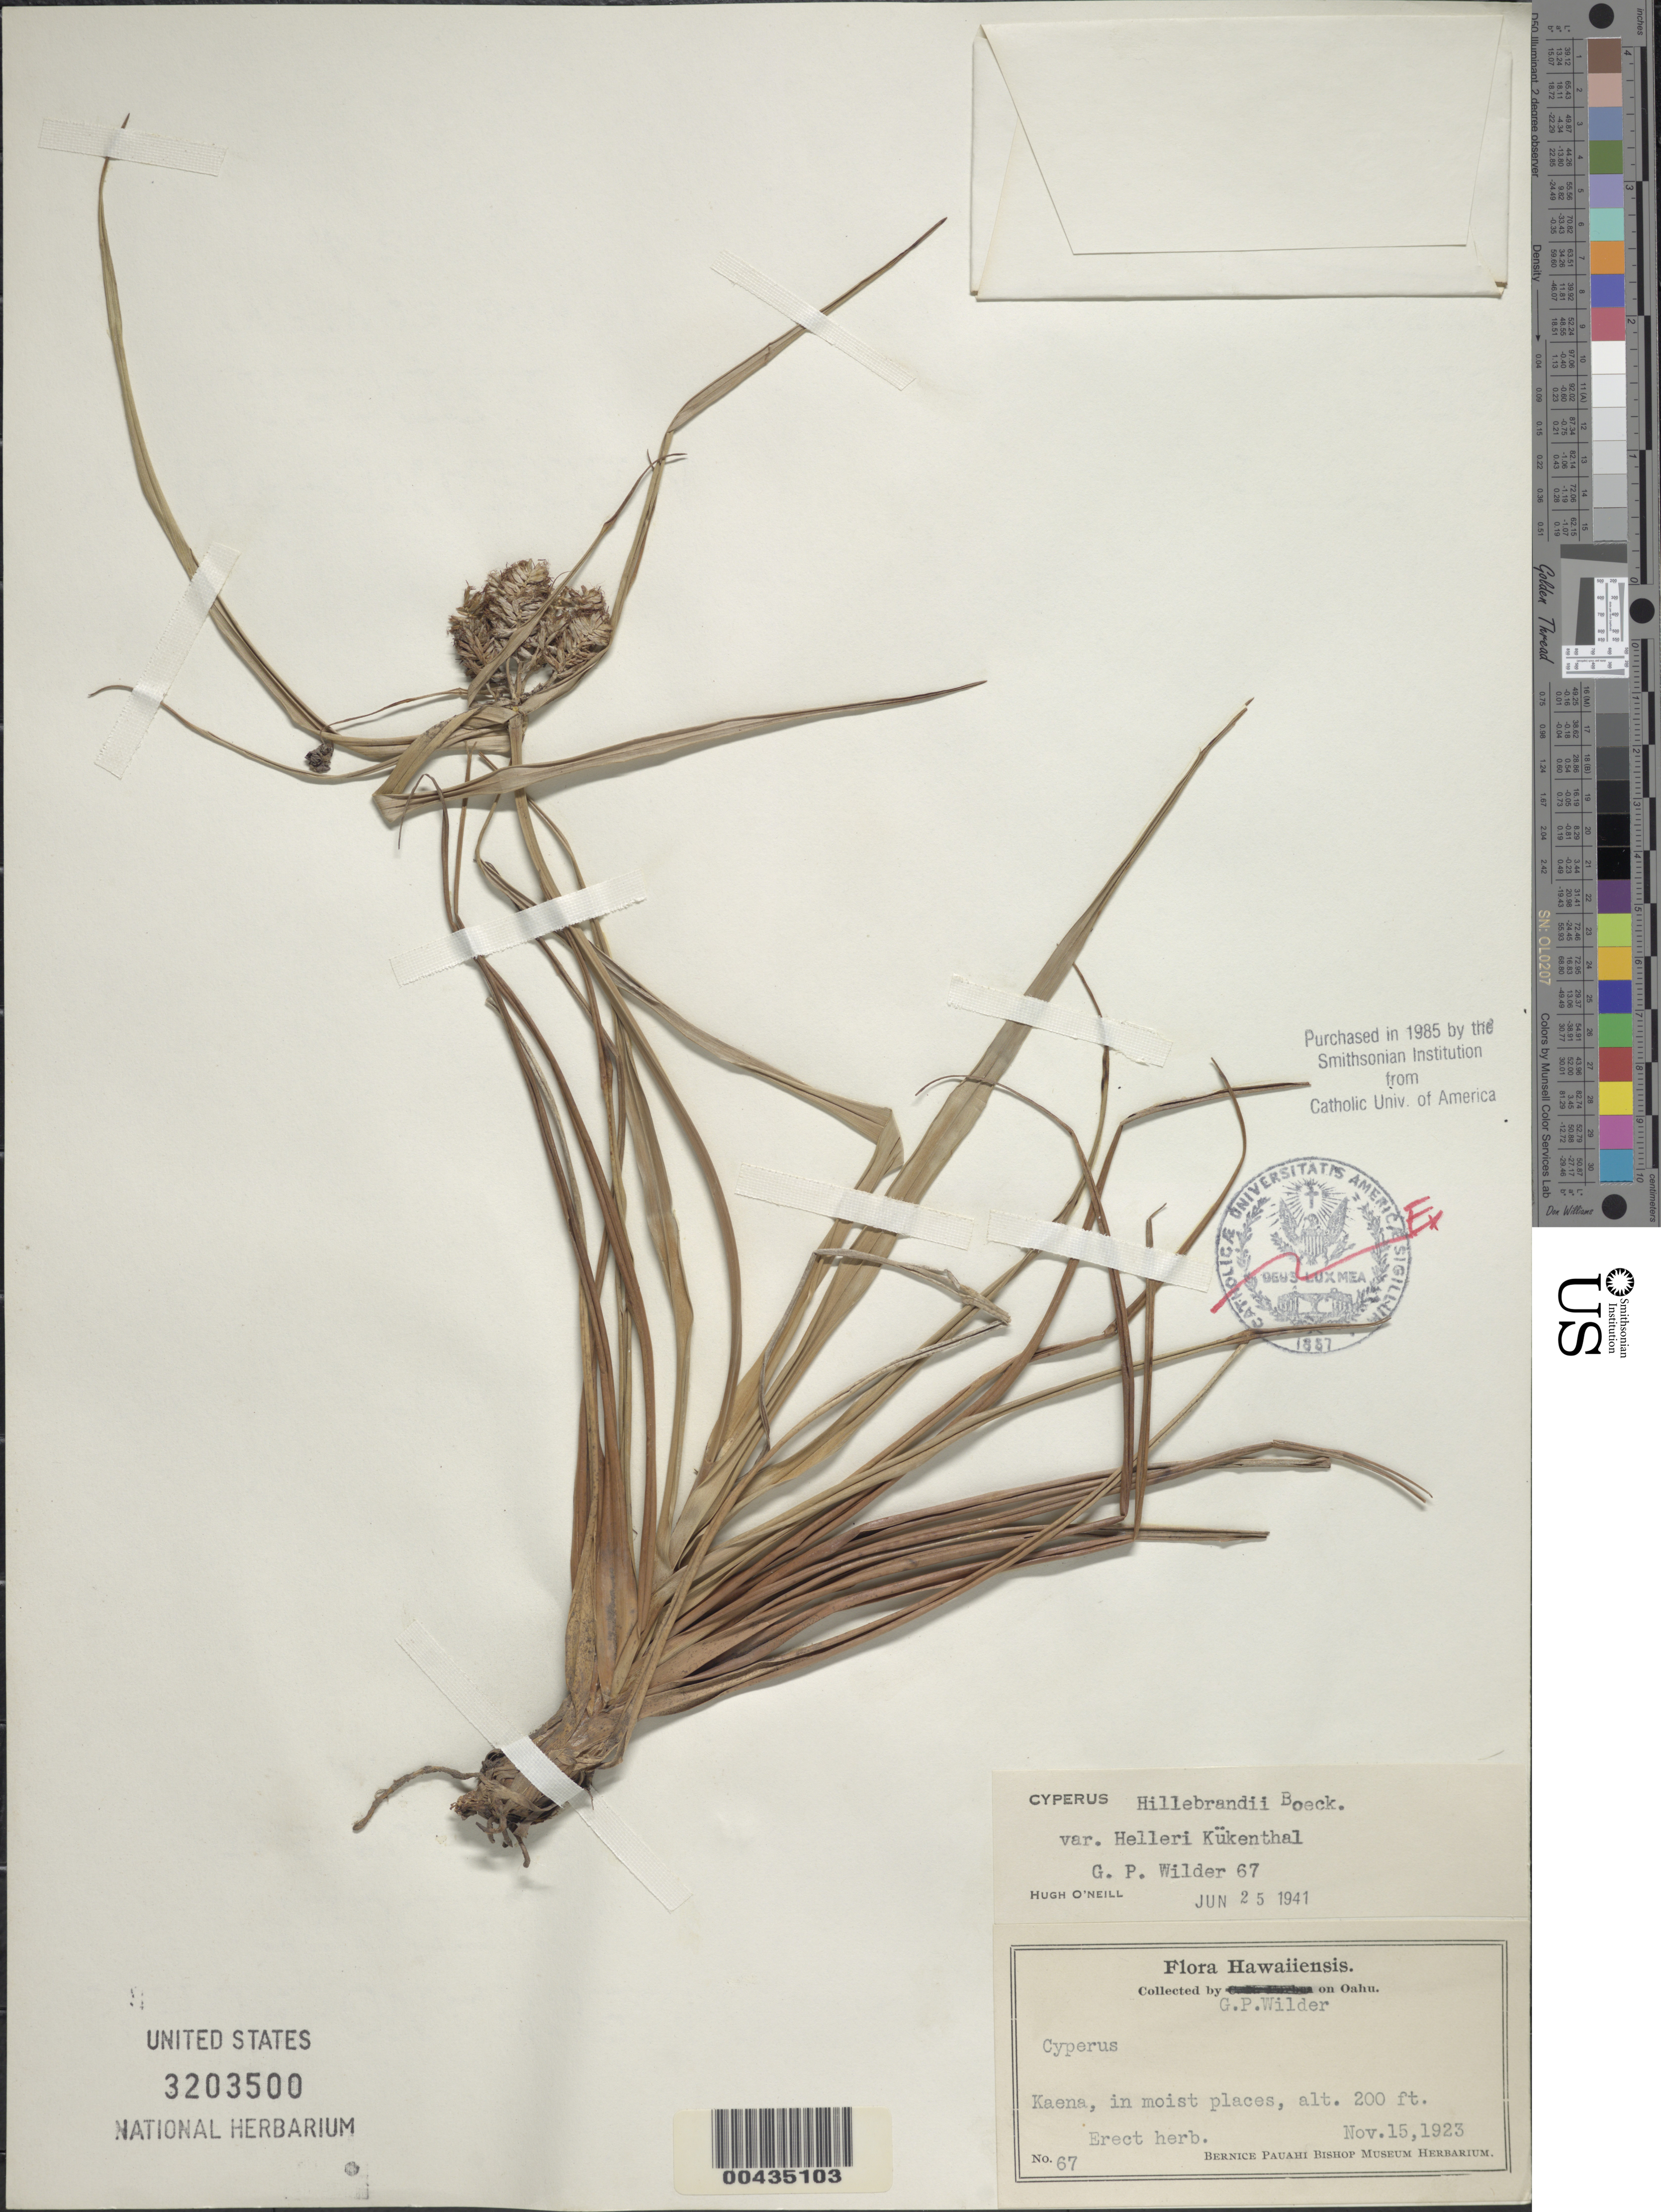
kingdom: Plantae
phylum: Tracheophyta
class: Liliopsida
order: Poales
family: Cyperaceae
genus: Cyperus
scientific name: Cyperus hillebrandii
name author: Boeckeler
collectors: G. Wilder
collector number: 67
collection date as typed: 15 Nov 1923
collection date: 1923-11-15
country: United States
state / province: Hawaii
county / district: Honolulu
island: Oahu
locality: Kaena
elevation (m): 61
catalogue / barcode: US 3203500